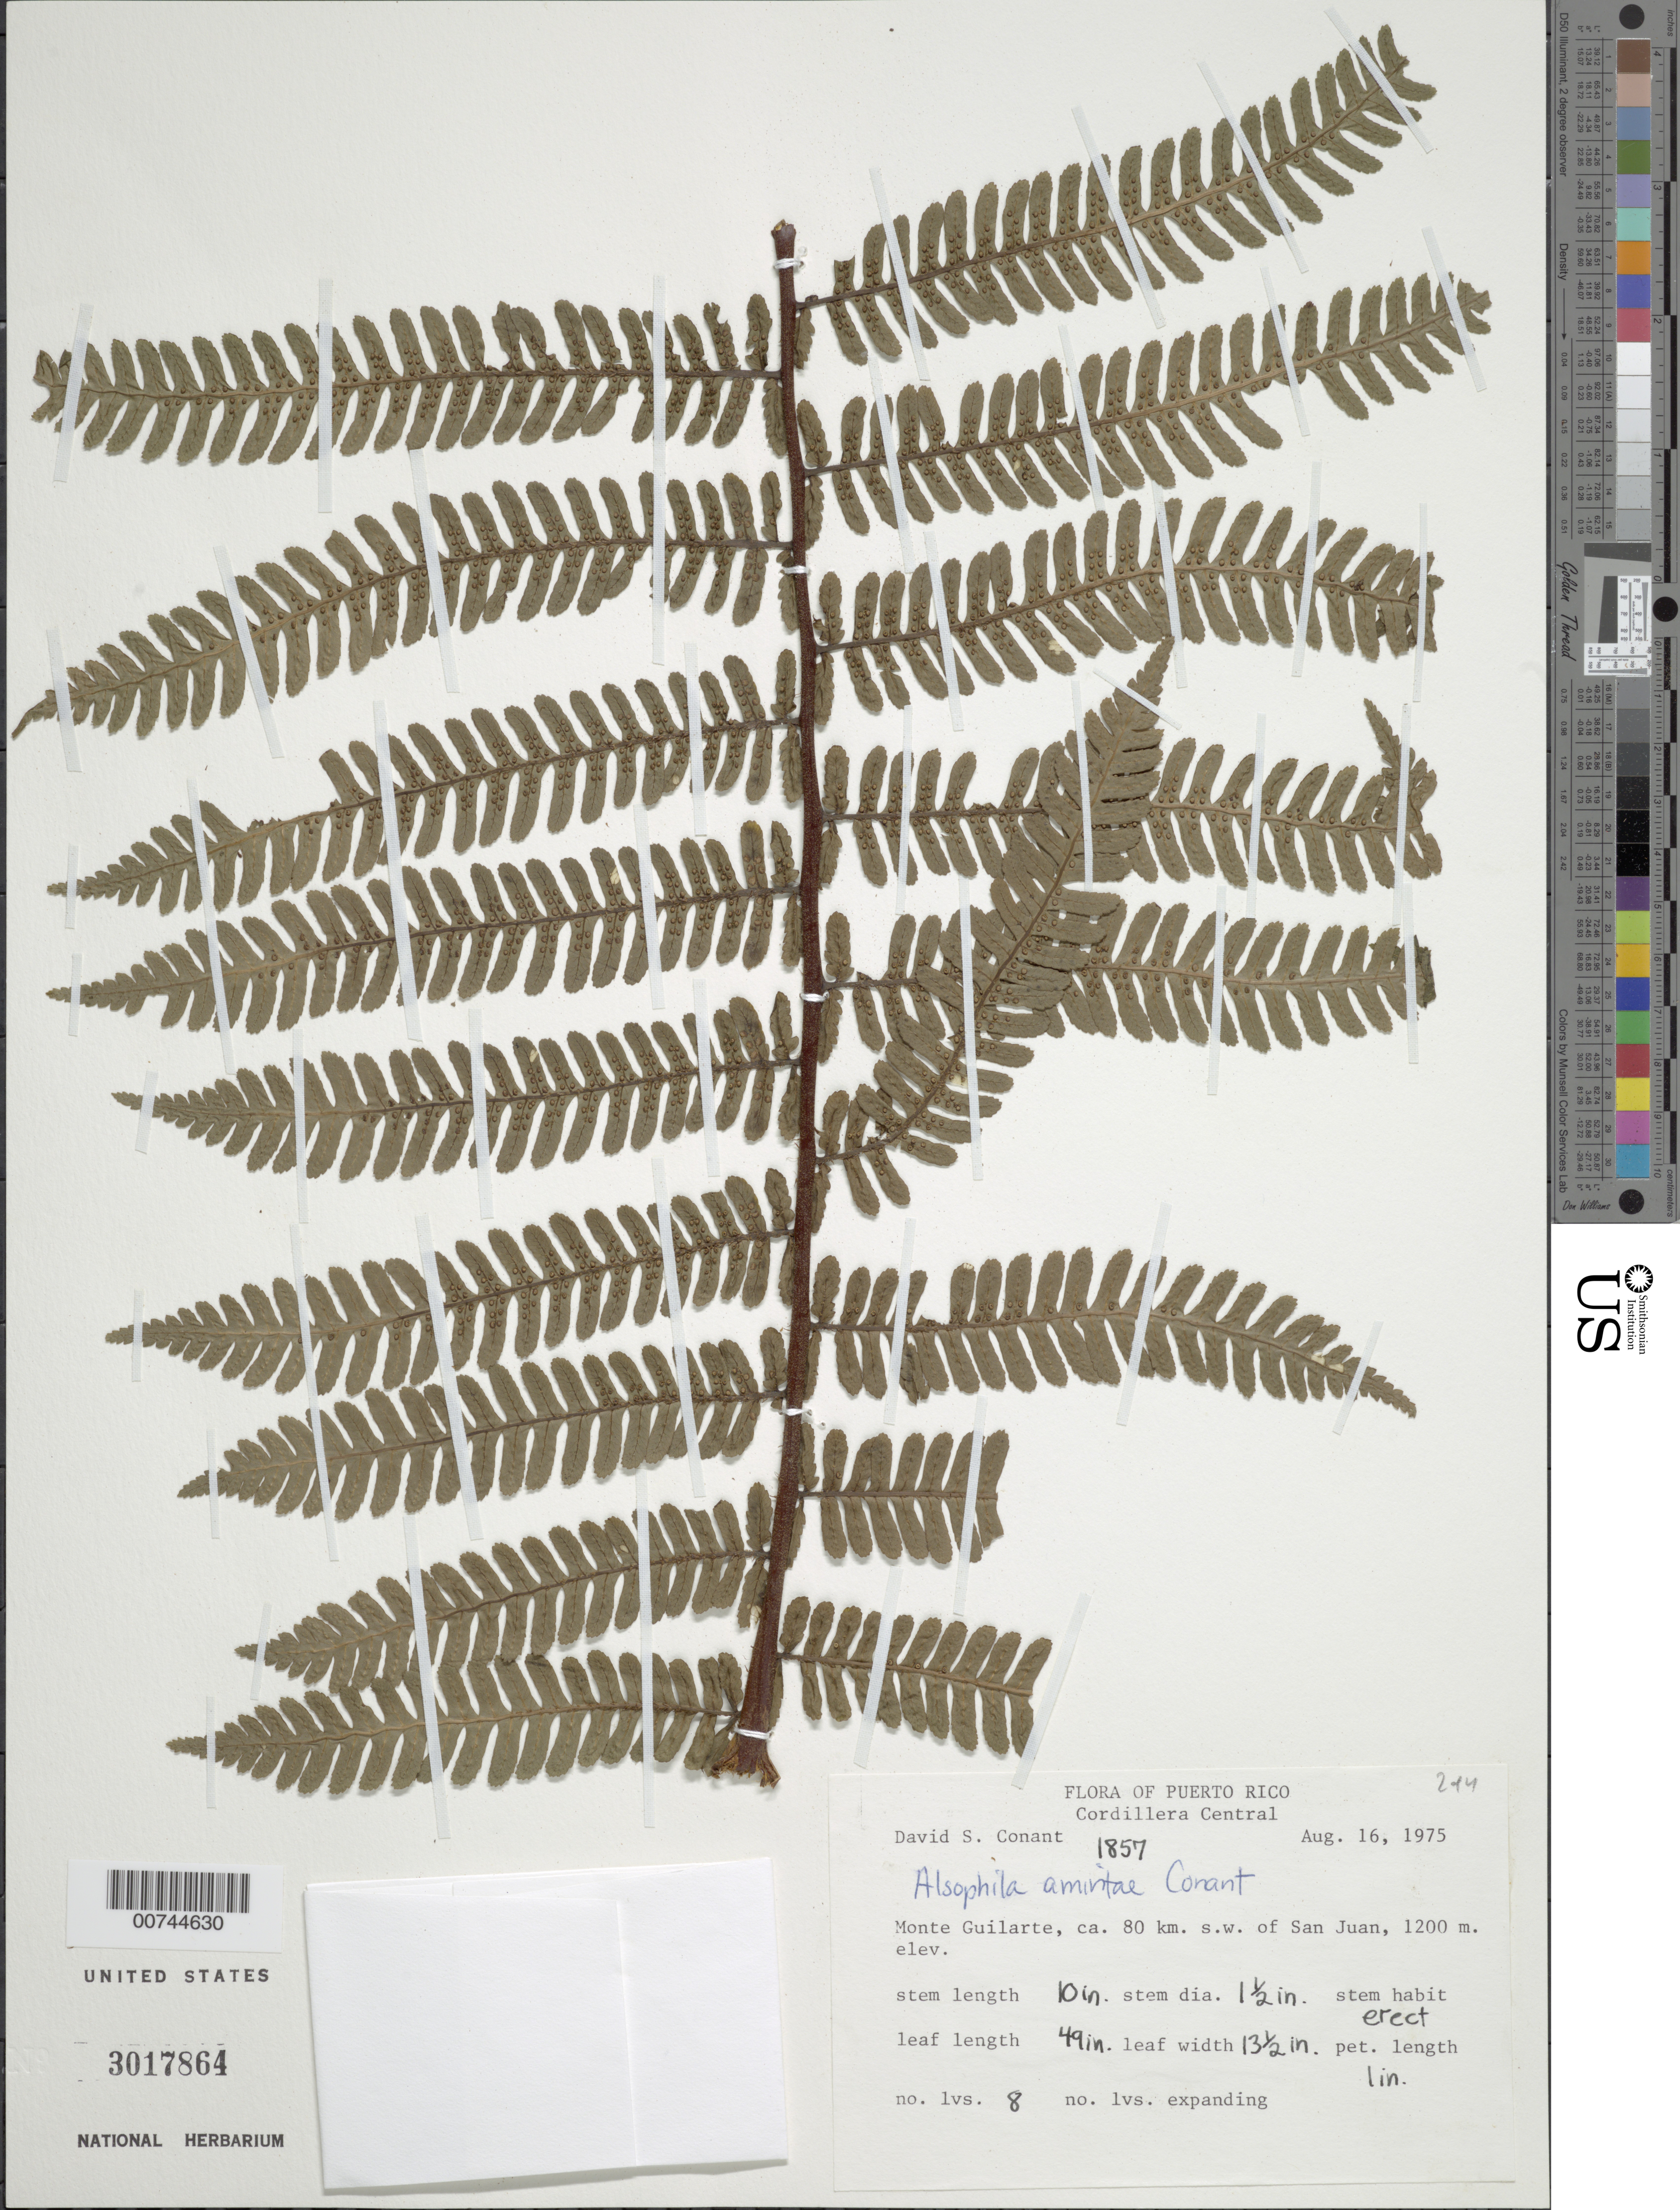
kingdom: Plantae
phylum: Tracheophyta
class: Polypodiopsida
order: Cyatheales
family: Cyatheaceae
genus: Alsophila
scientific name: Alsophila amintae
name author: D.S. Conant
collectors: D. S. Conant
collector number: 1857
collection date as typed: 16 Aug 1975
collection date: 1975-08-16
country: Puerto Rico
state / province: Adjuntas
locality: Monte Guilarte, ca. 80 km SW of San Juan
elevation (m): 1200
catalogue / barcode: US 3017864